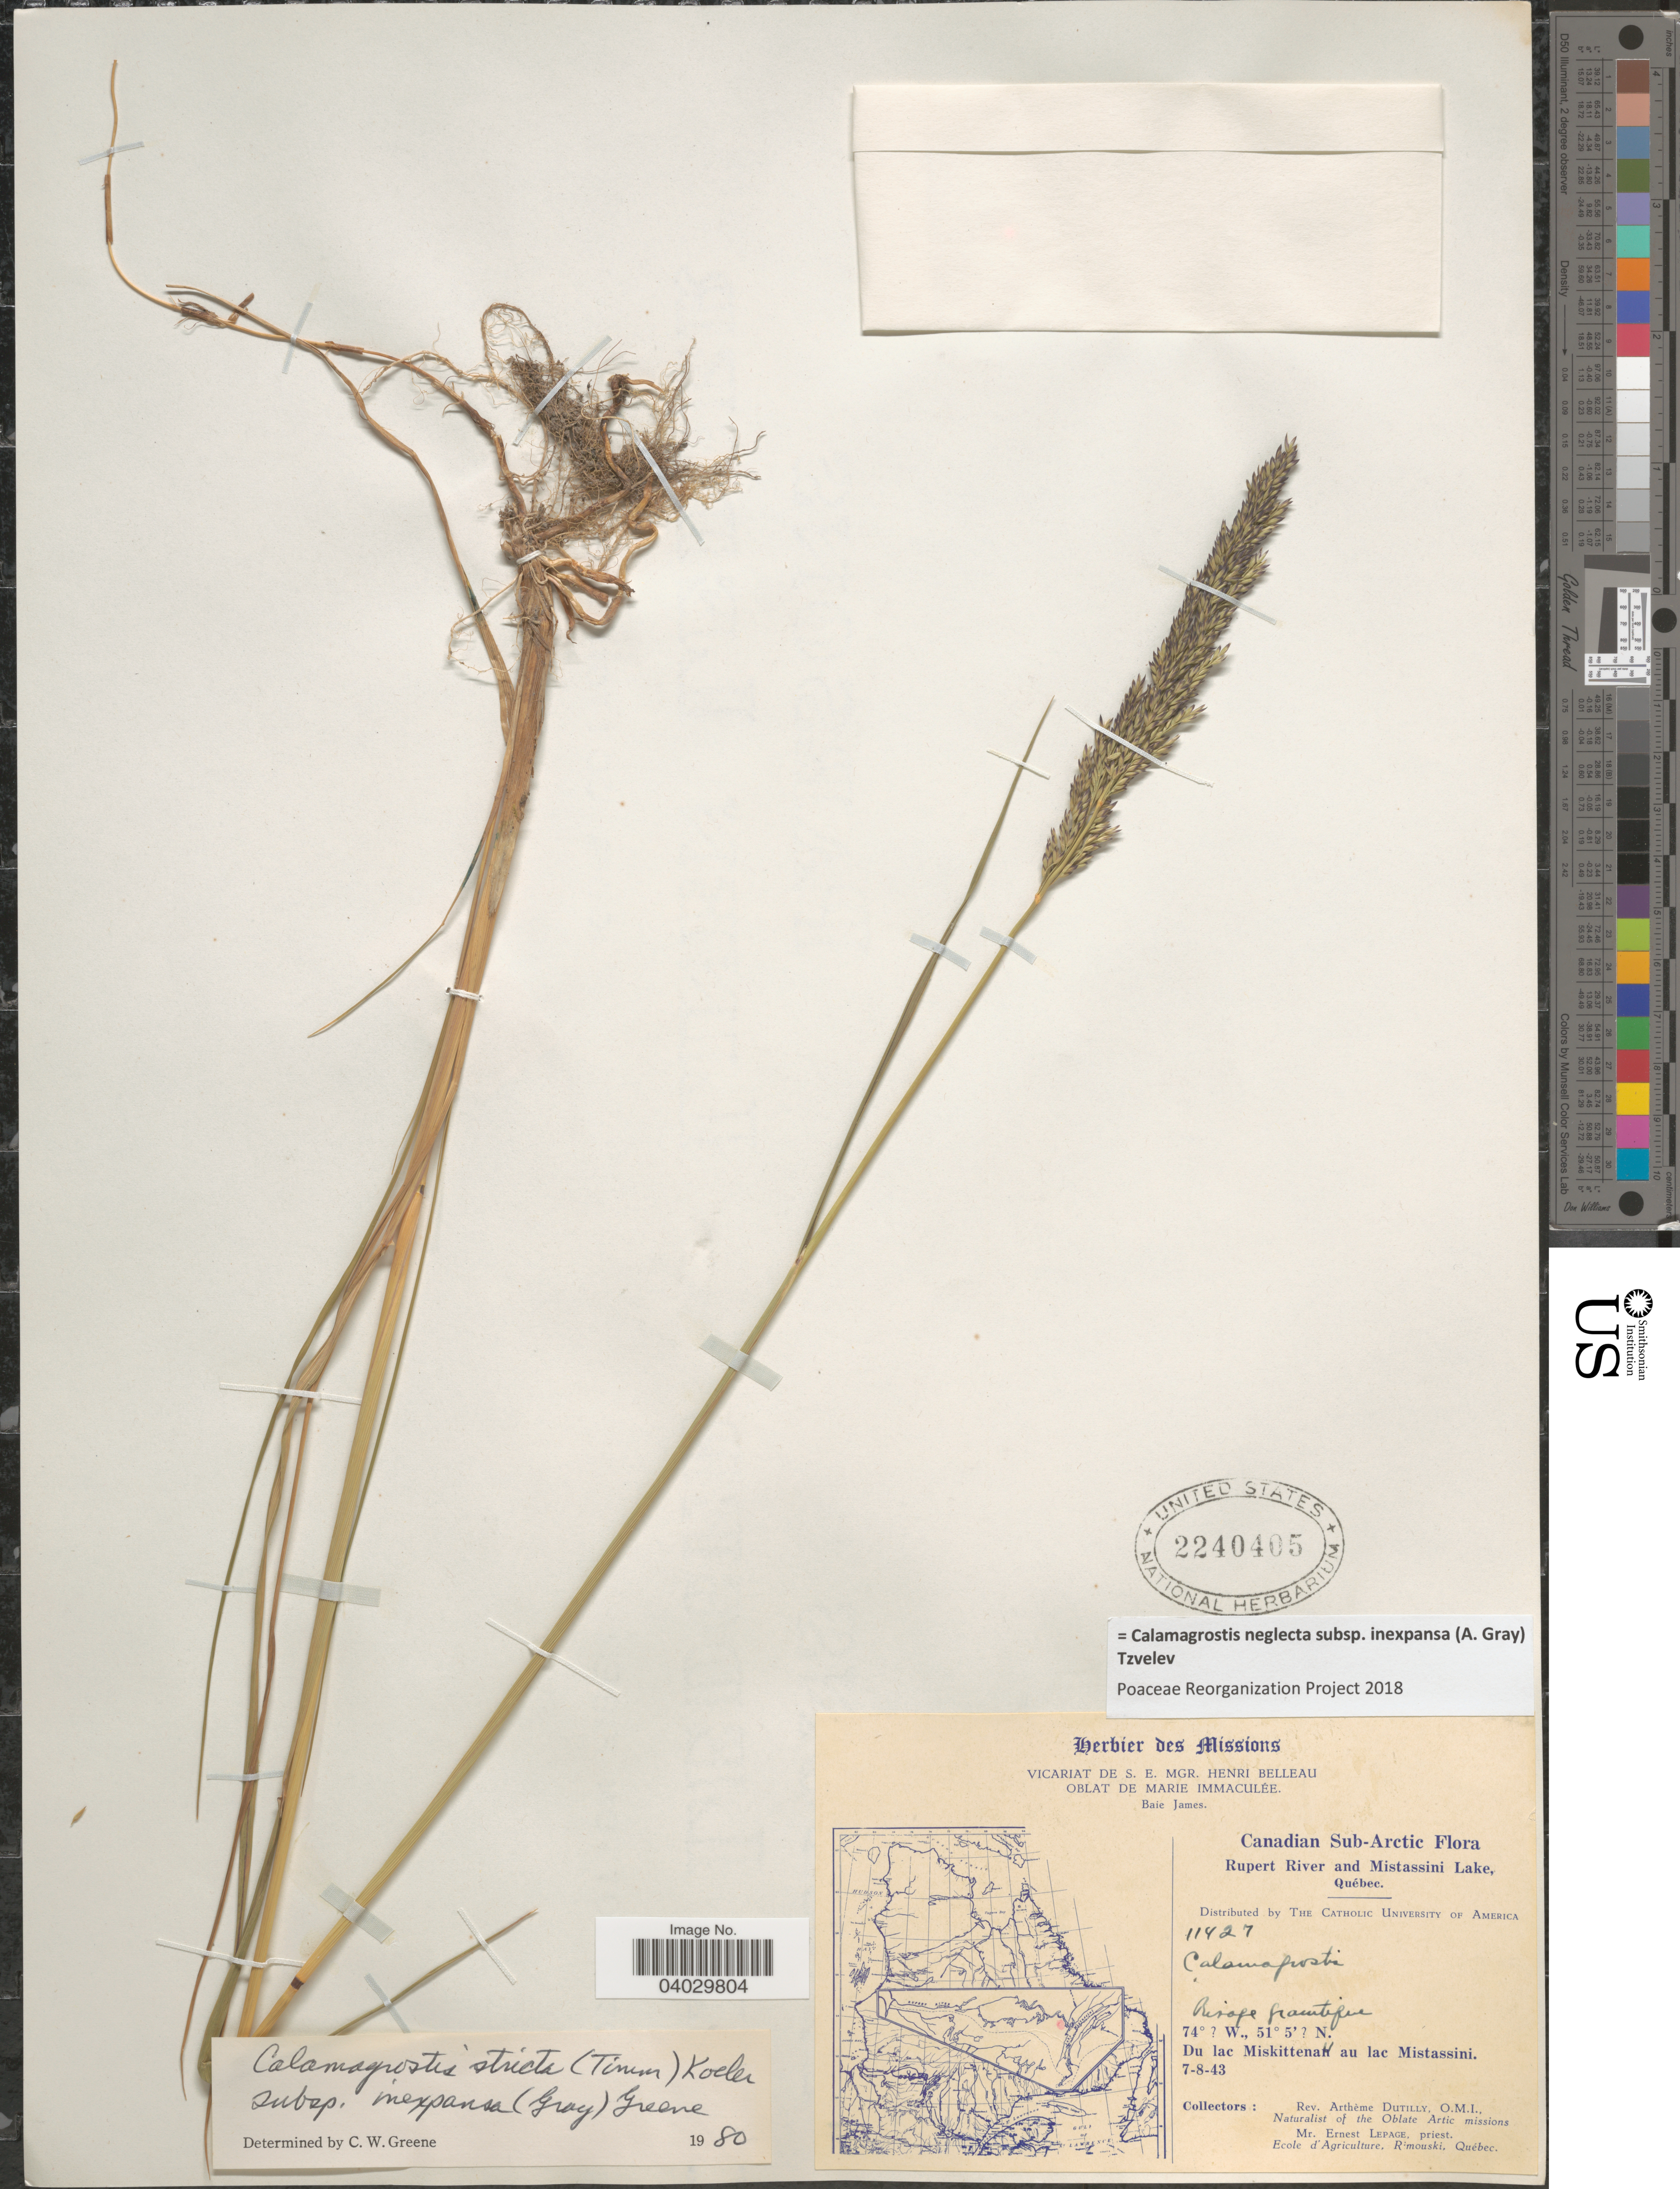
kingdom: Plantae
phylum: Tracheophyta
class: Liliopsida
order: Poales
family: Poaceae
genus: Calamagrostis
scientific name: Calamagrostis neglecta subsp. inexpansa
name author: (A. Gray) Tzvelev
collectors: A. Dutilly & E. Lepage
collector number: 11427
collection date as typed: Transcribed d/m/y: 7/8/43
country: Canada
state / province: Quebec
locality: Canadian Sub-Arctic. Rupert River and Mistassini Lake. Du lac Miskittenau au lac Mistassini.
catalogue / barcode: US 2240405